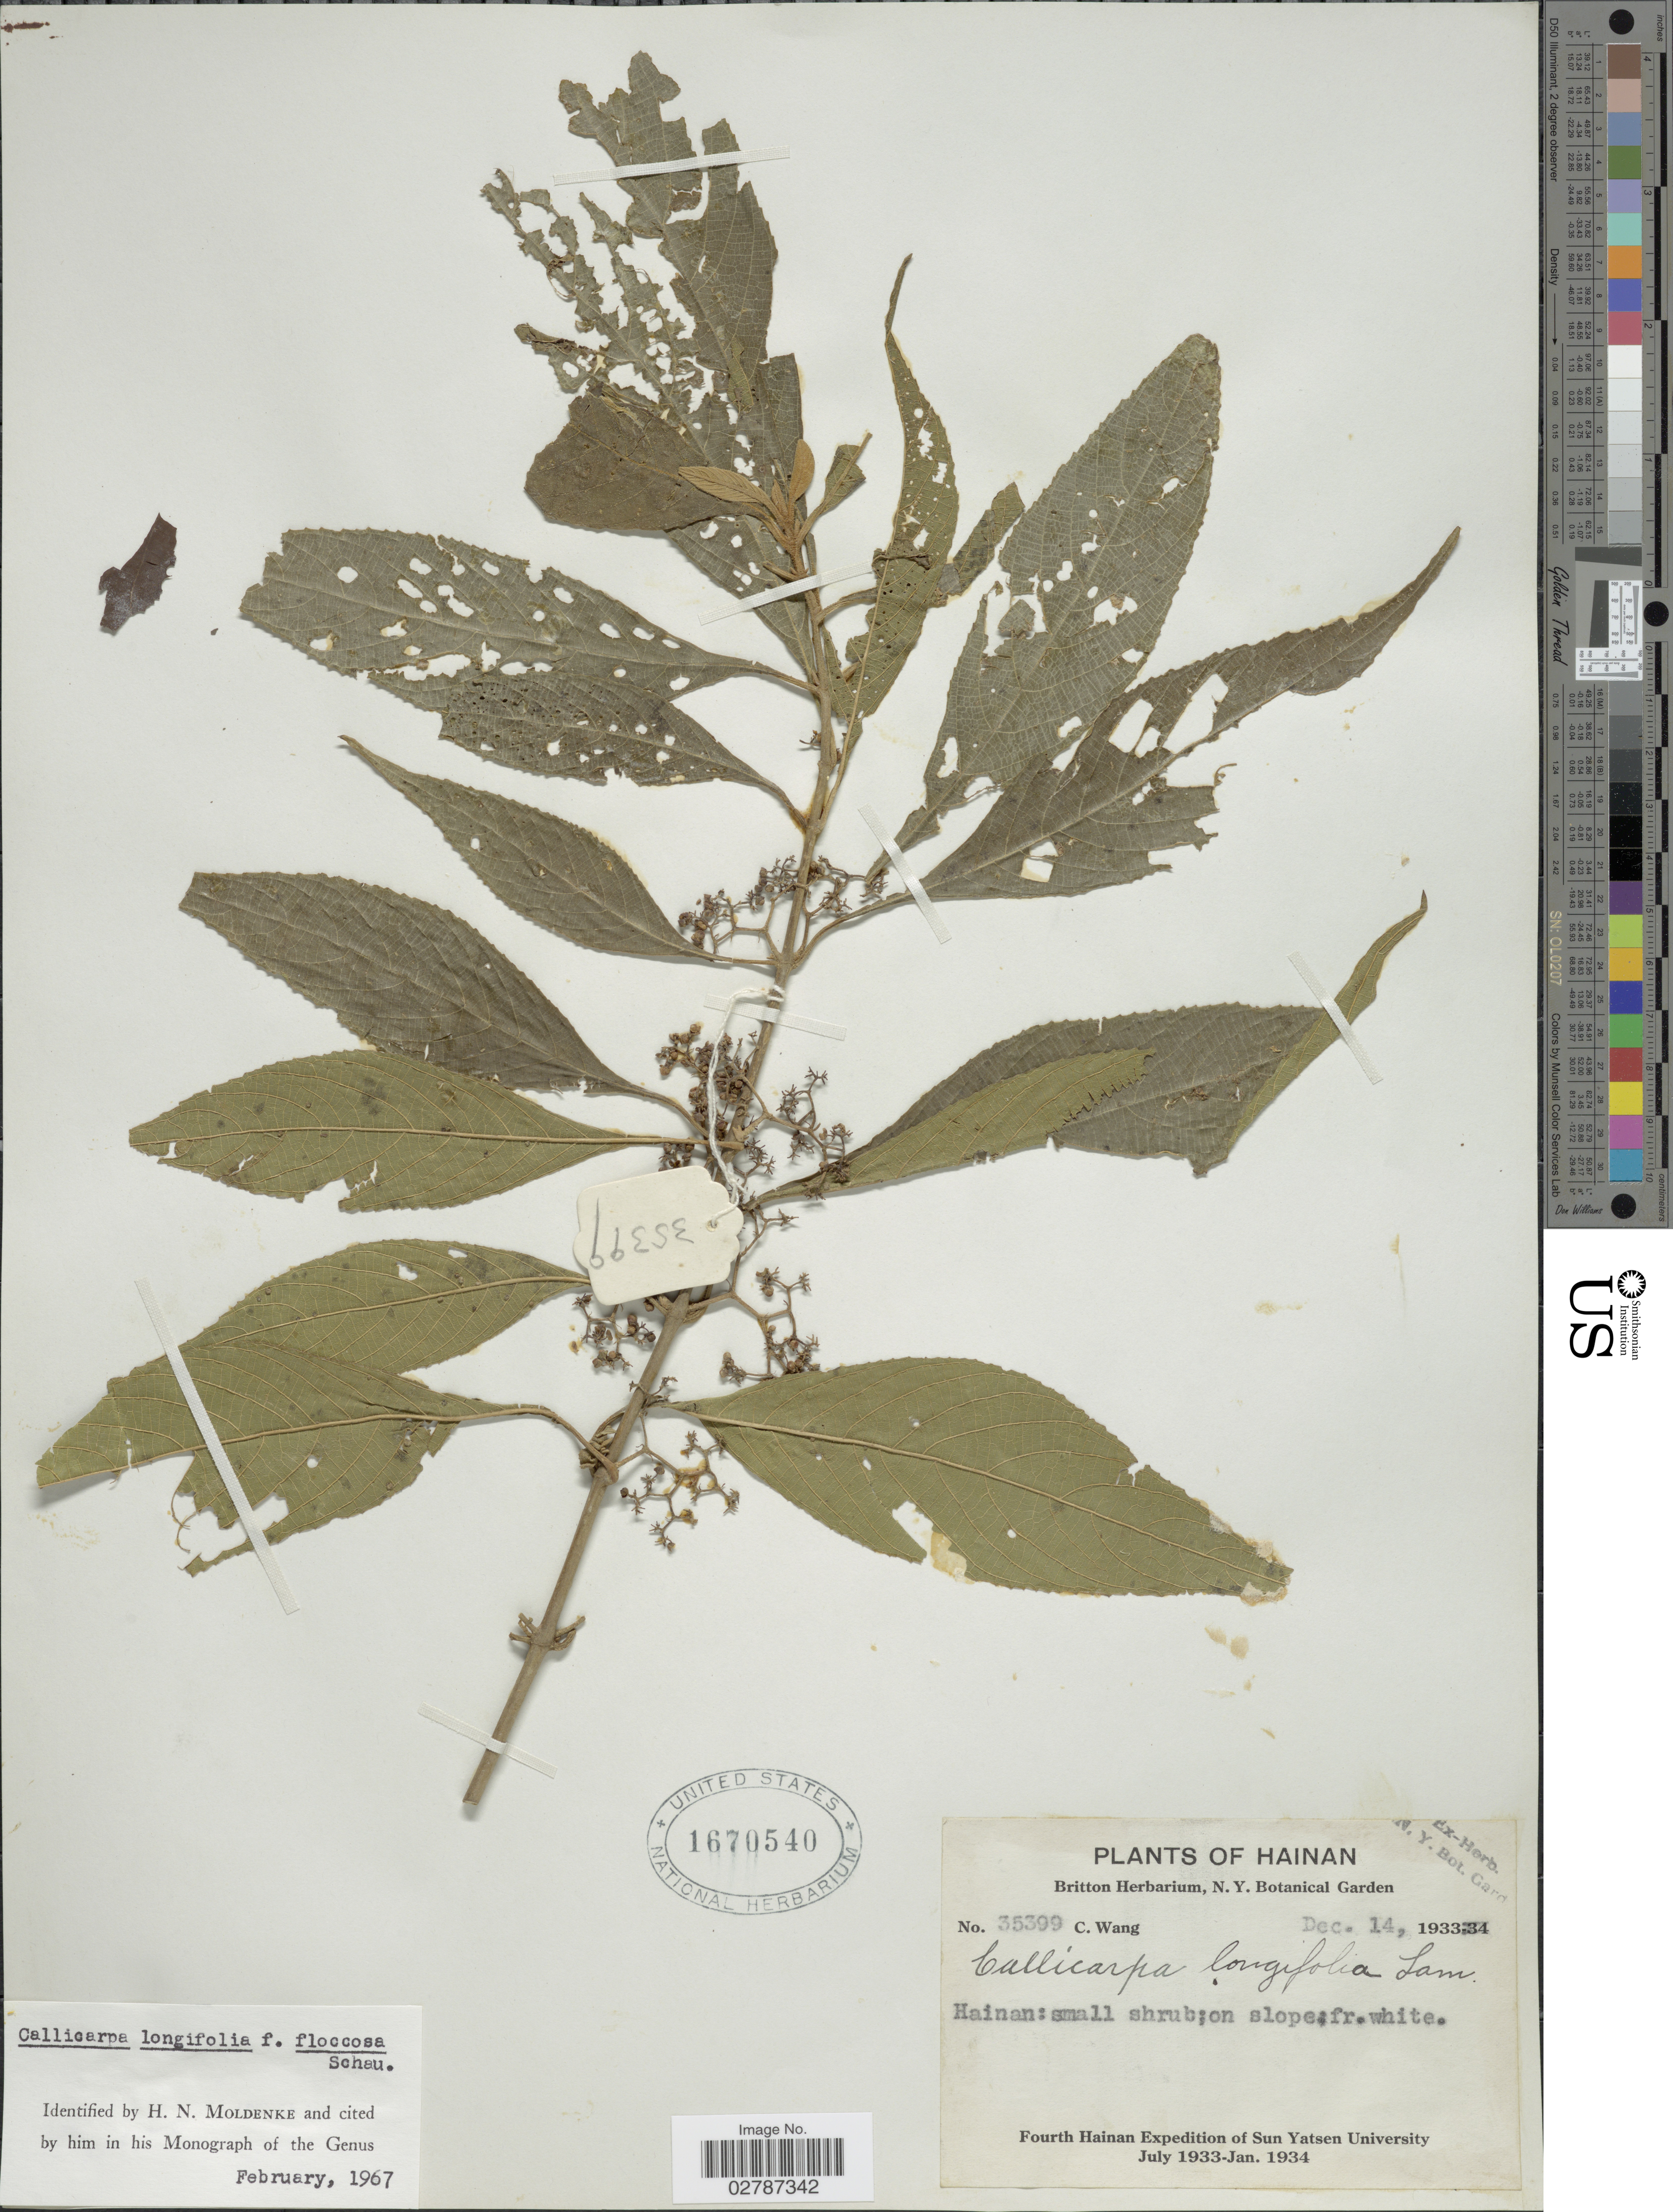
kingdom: Plantae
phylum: Tracheophyta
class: Magnoliopsida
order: Lamiales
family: Lamiaceae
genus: Callicarpa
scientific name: Callicarpa longifolia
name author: Lam.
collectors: C. Wang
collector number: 35399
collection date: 1933-12-14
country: China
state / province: Hainan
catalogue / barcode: US 1670540